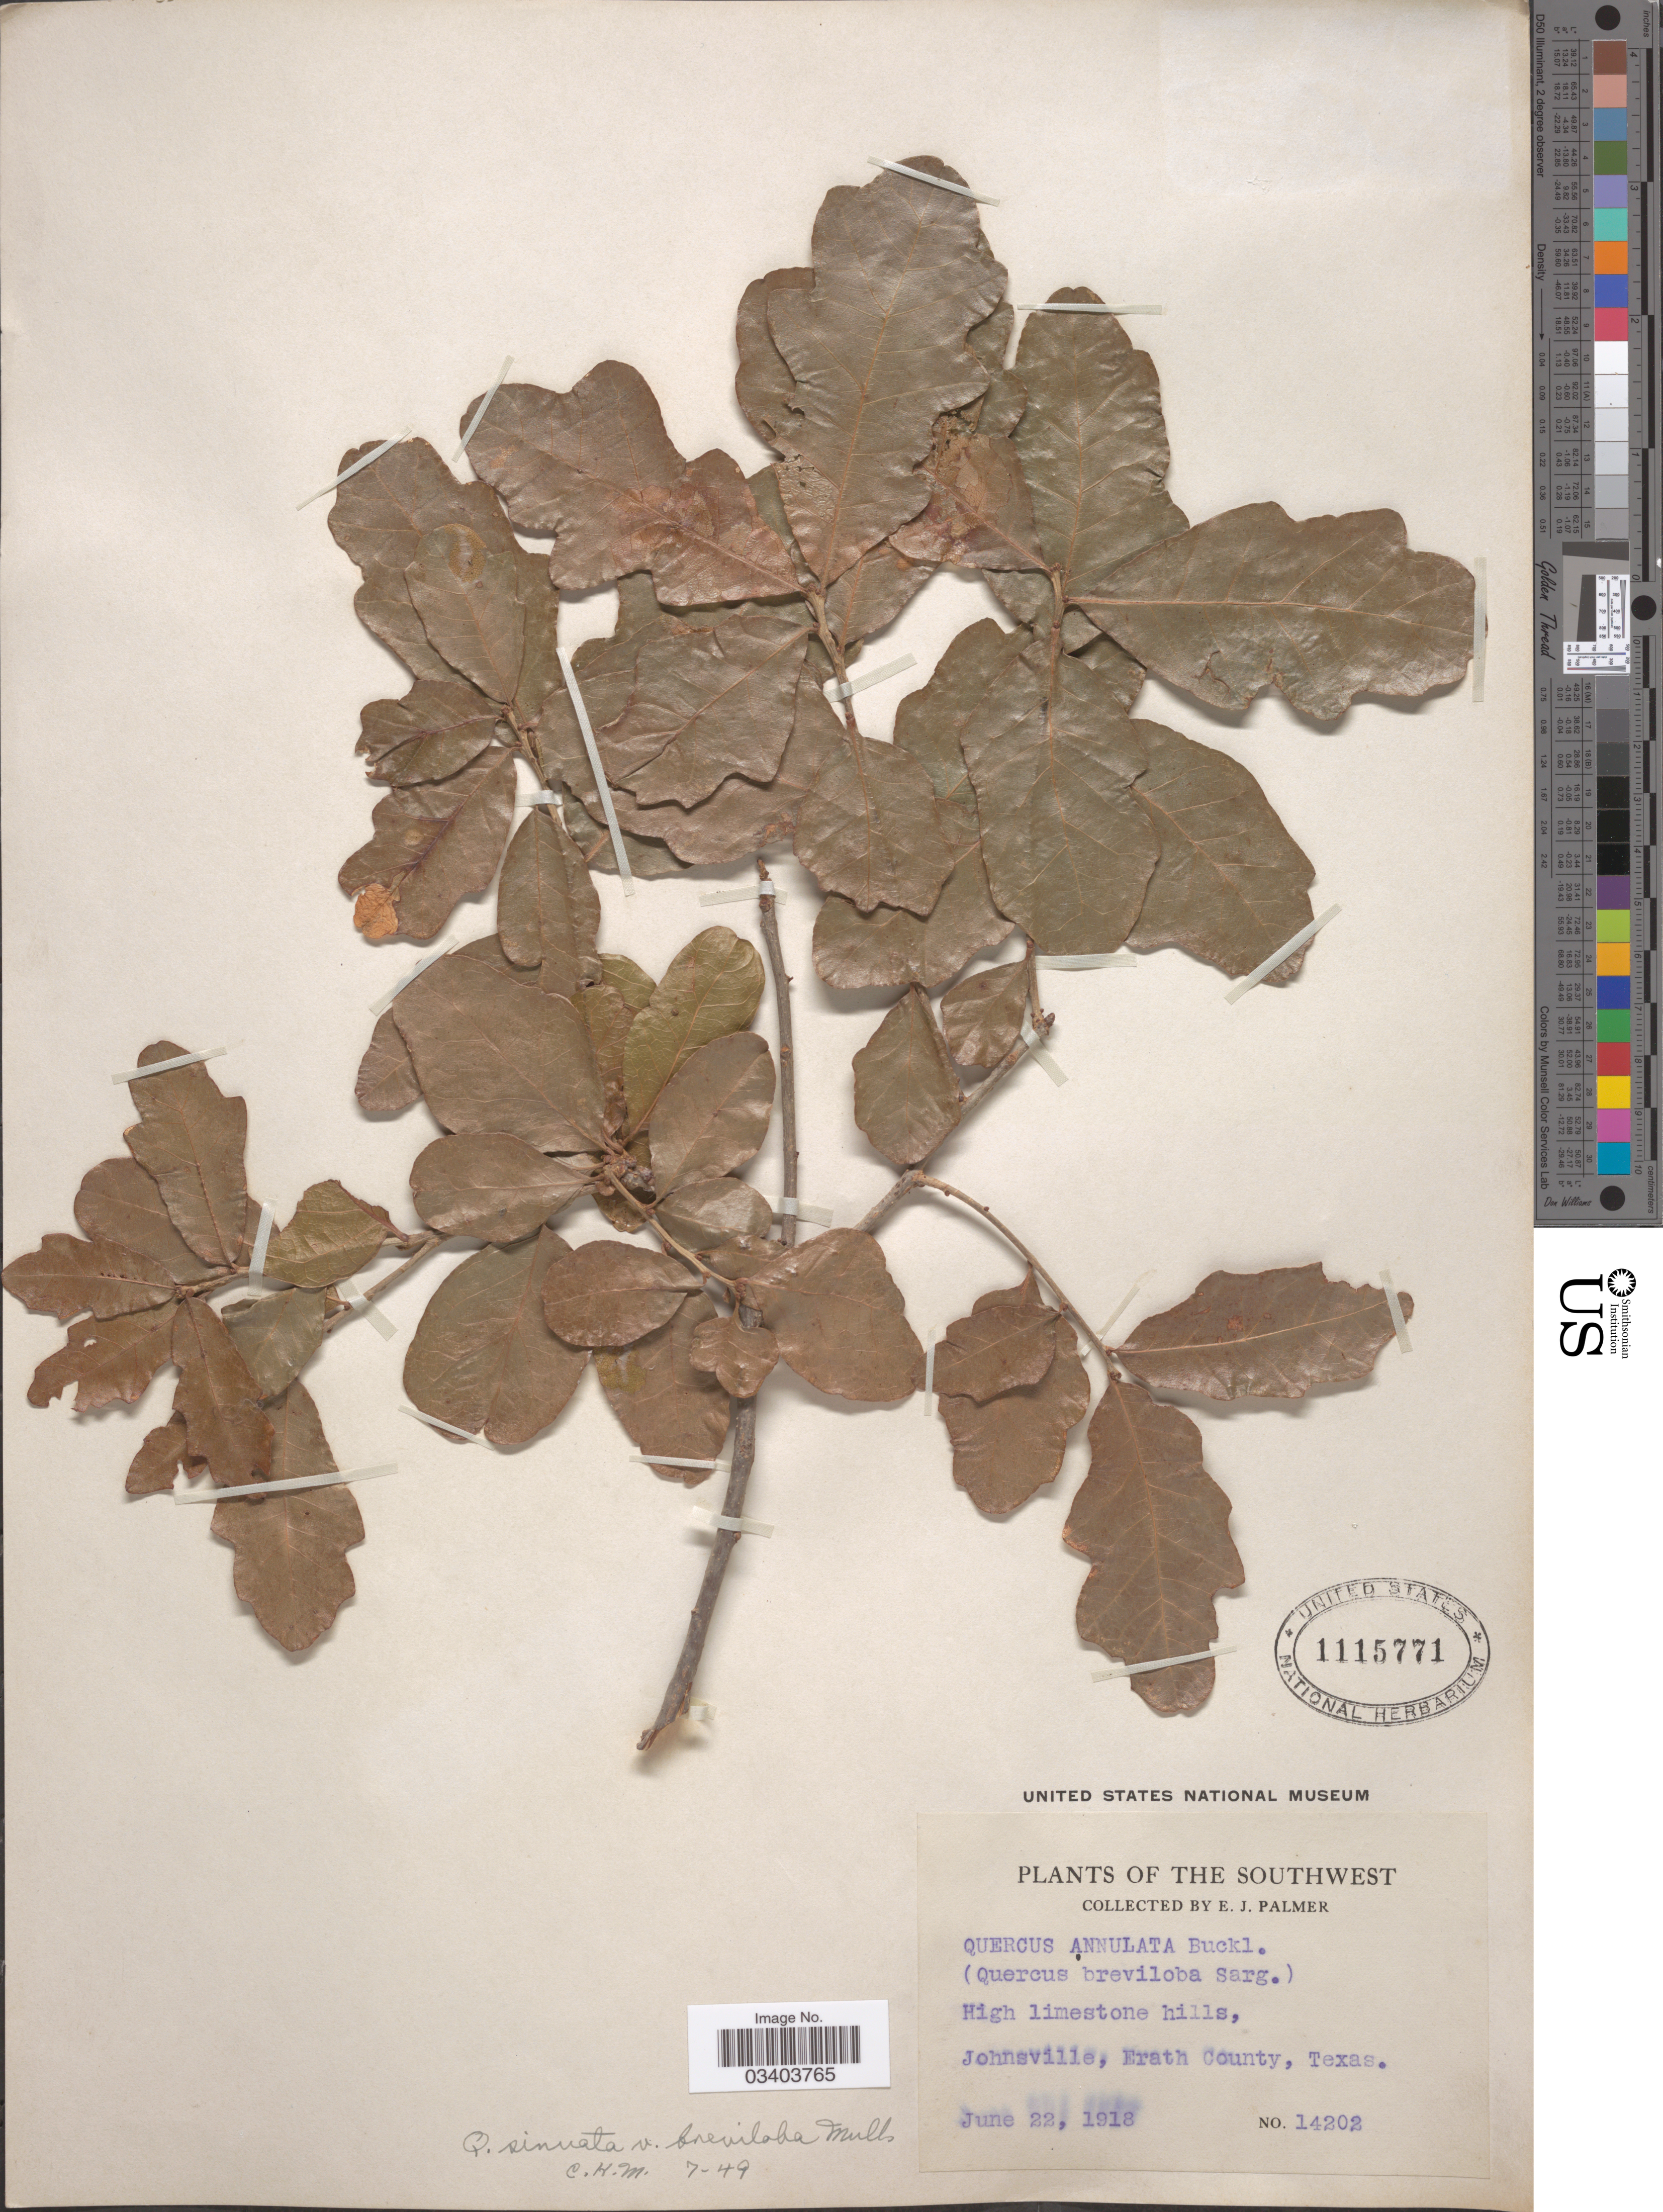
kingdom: Plantae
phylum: Tracheophyta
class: Magnoliopsida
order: Fagales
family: Fagaceae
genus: Quercus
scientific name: Quercus breviloba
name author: (Torr.) Sarg.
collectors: E. J. Palmer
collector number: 14202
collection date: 1918-06-22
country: United States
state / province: Texas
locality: The Southwest. Johnsville, Erath County.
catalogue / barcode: US 1115771